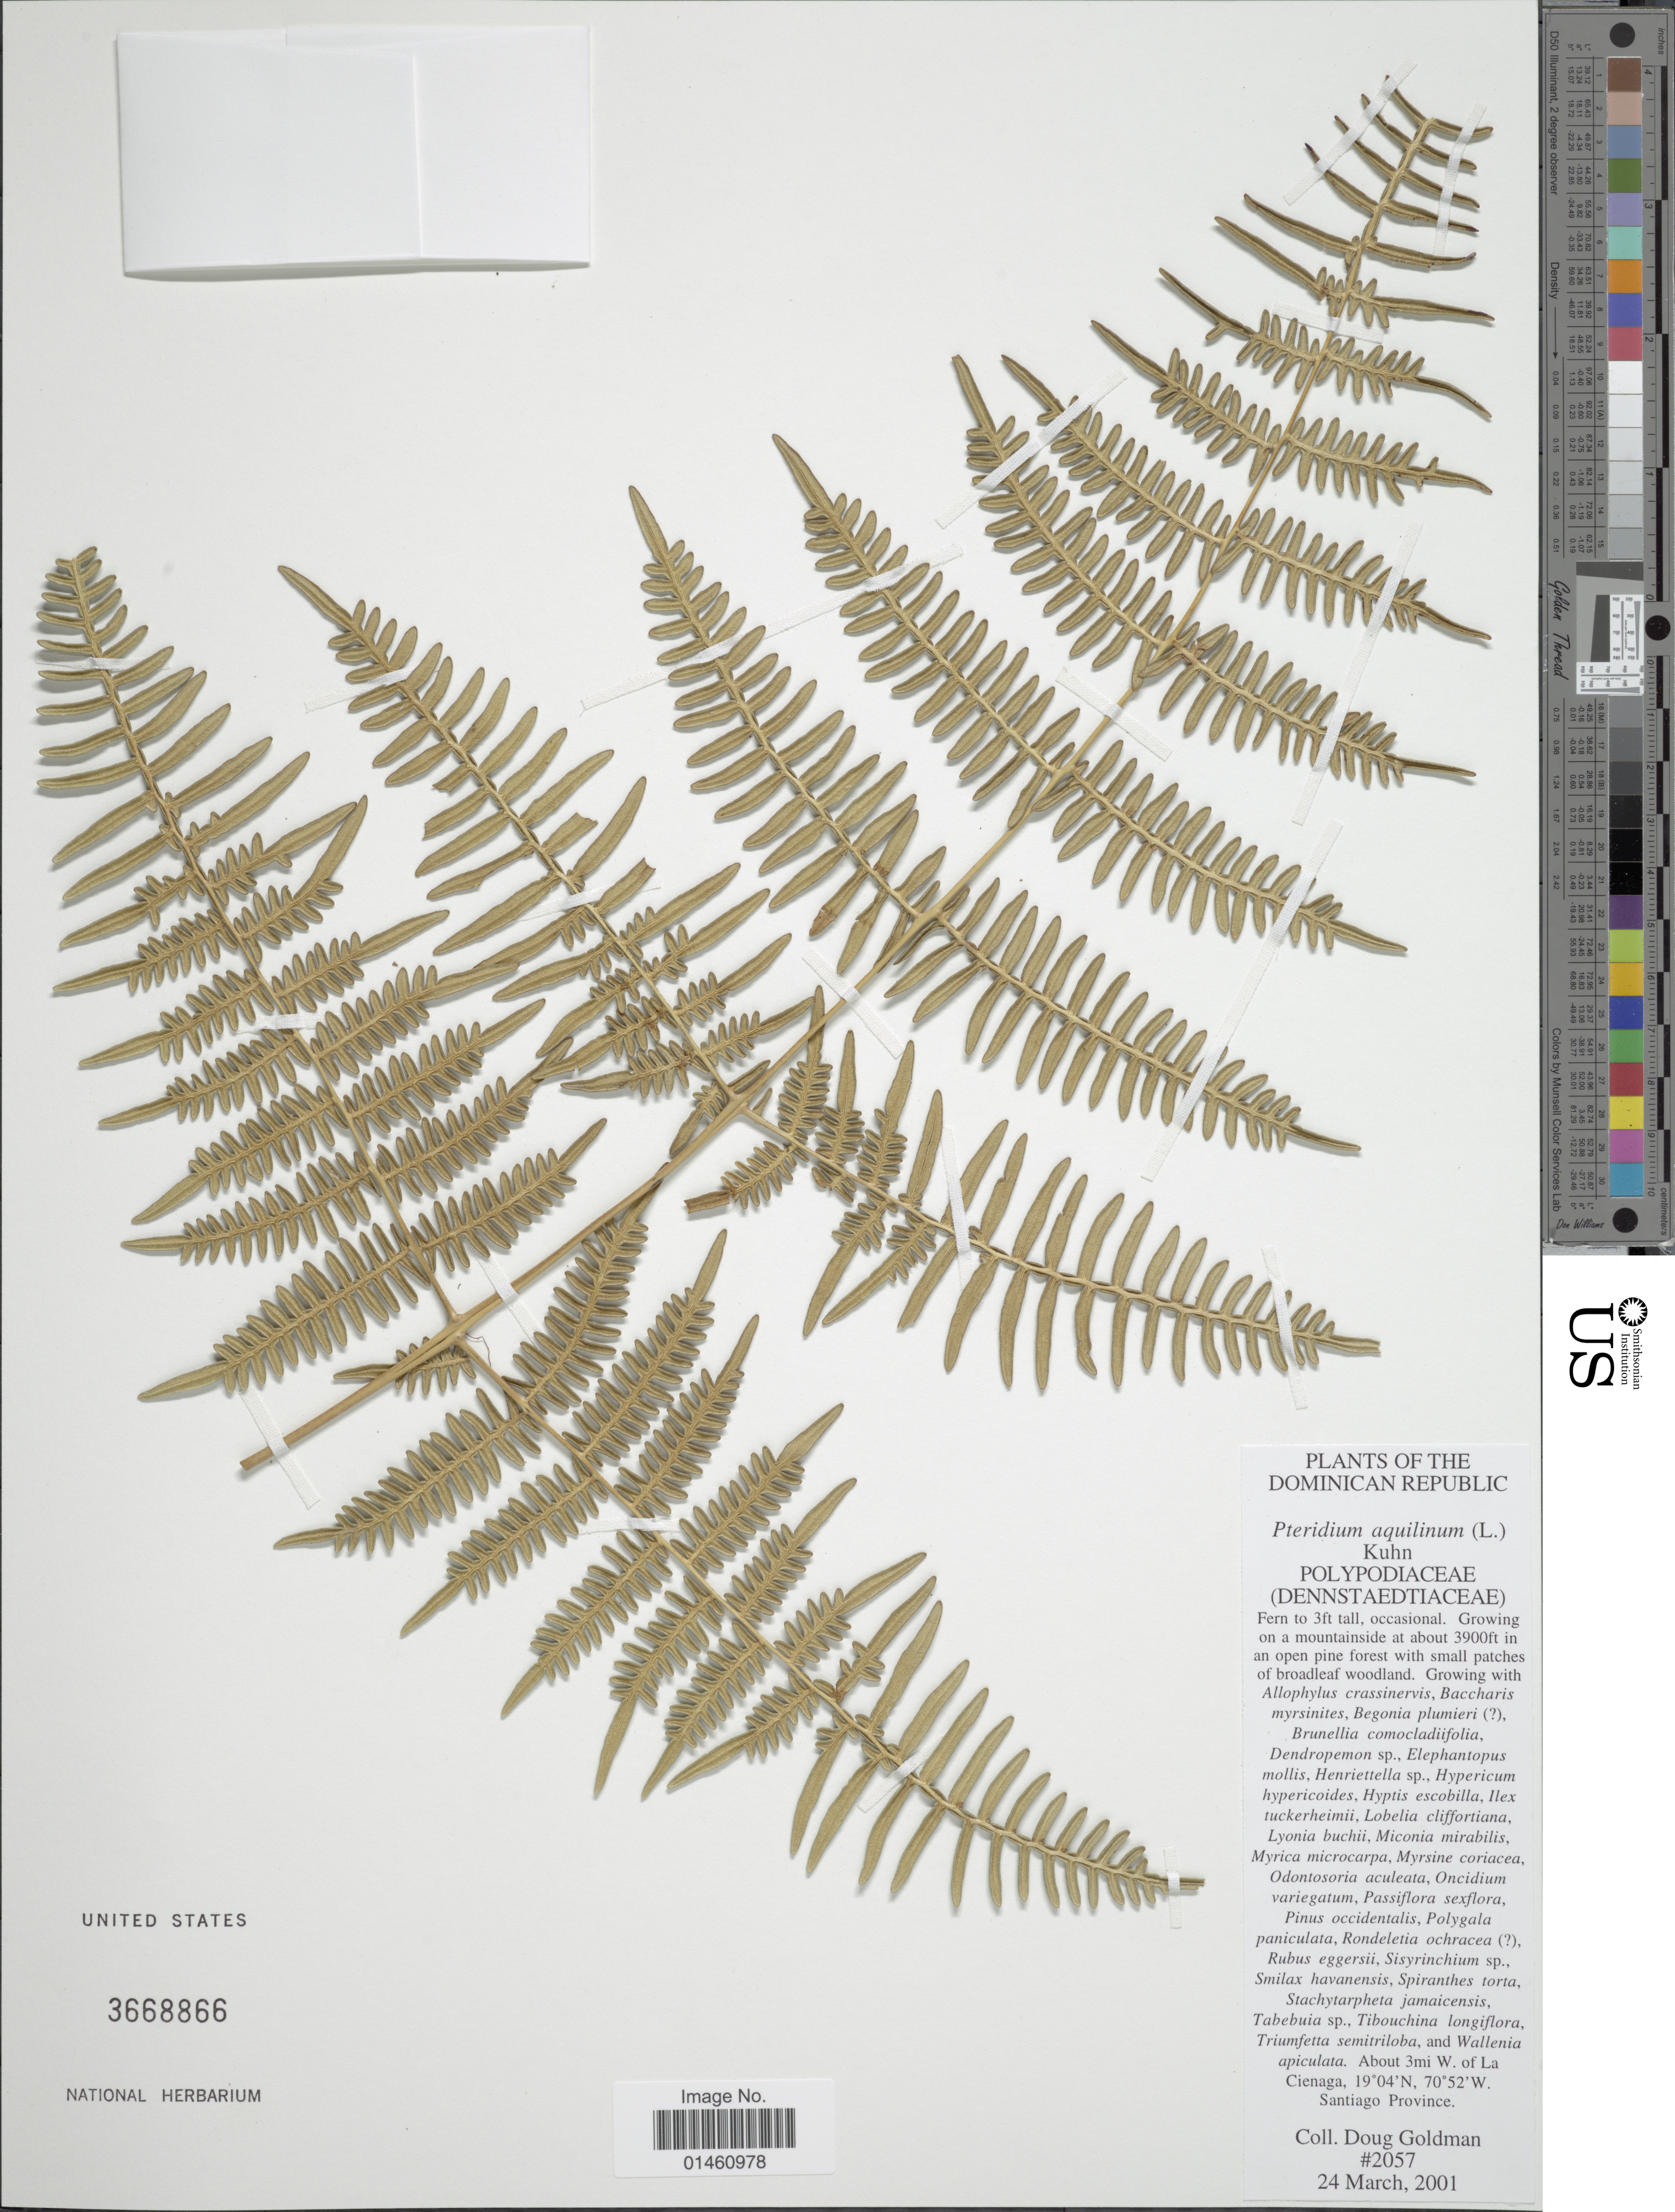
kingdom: Plantae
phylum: Tracheophyta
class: Polypodiopsida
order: Polypodiales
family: Dennstaedtiaceae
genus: Pteridium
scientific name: Pteridium aquilinum var. arachnoideum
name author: (Kaulf.) Herter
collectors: D. Goldman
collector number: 2057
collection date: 2001-03-24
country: Dominican Republic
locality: Growing on a mountainside, about 3 mi. W. of La Cienaga, Santiago Province.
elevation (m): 1189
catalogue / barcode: US 3668866